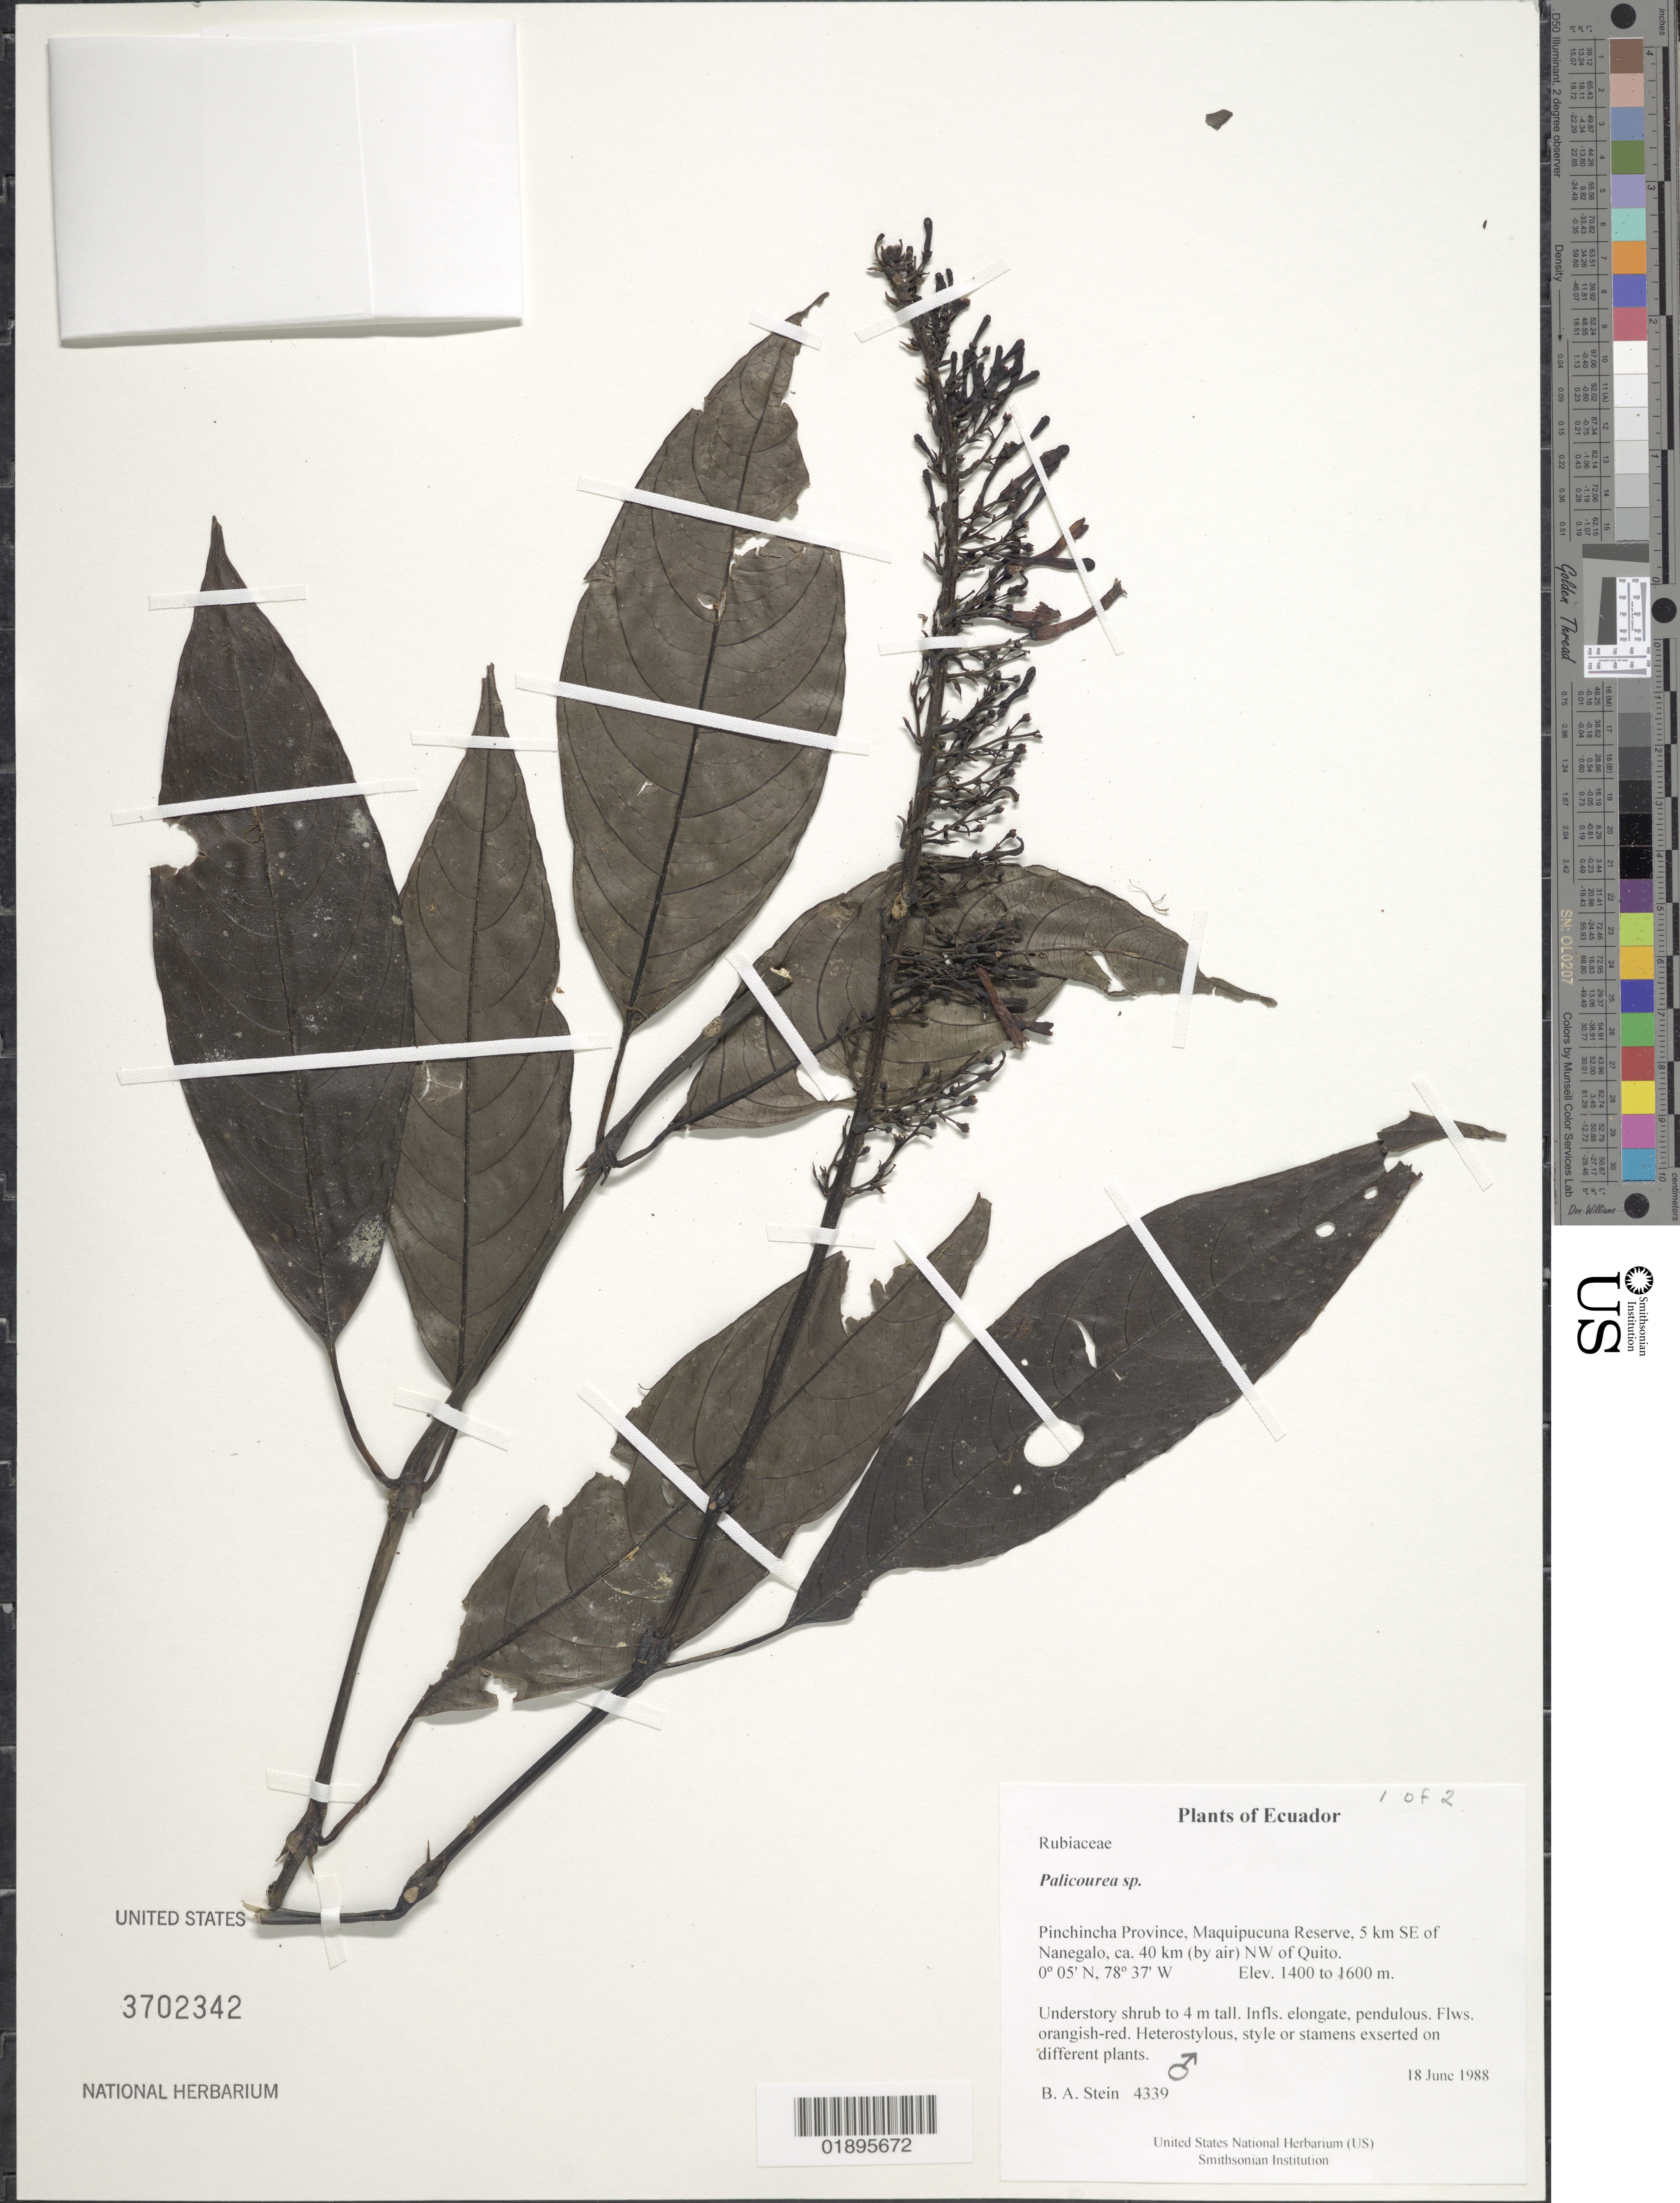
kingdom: Plantae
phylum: Tracheophyta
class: Magnoliopsida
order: Gentianales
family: Rubiaceae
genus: Palicourea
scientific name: Palicourea sp.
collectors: B. A. Stein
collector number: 4339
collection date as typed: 18 June 1988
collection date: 1988-06-18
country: Ecuador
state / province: Pichincha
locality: Maquipucuna Reserve, 5 km SE of Nanegalo, ca. 40 km (by air) NW of Quito.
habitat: Understory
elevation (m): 1400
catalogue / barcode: US 3702342